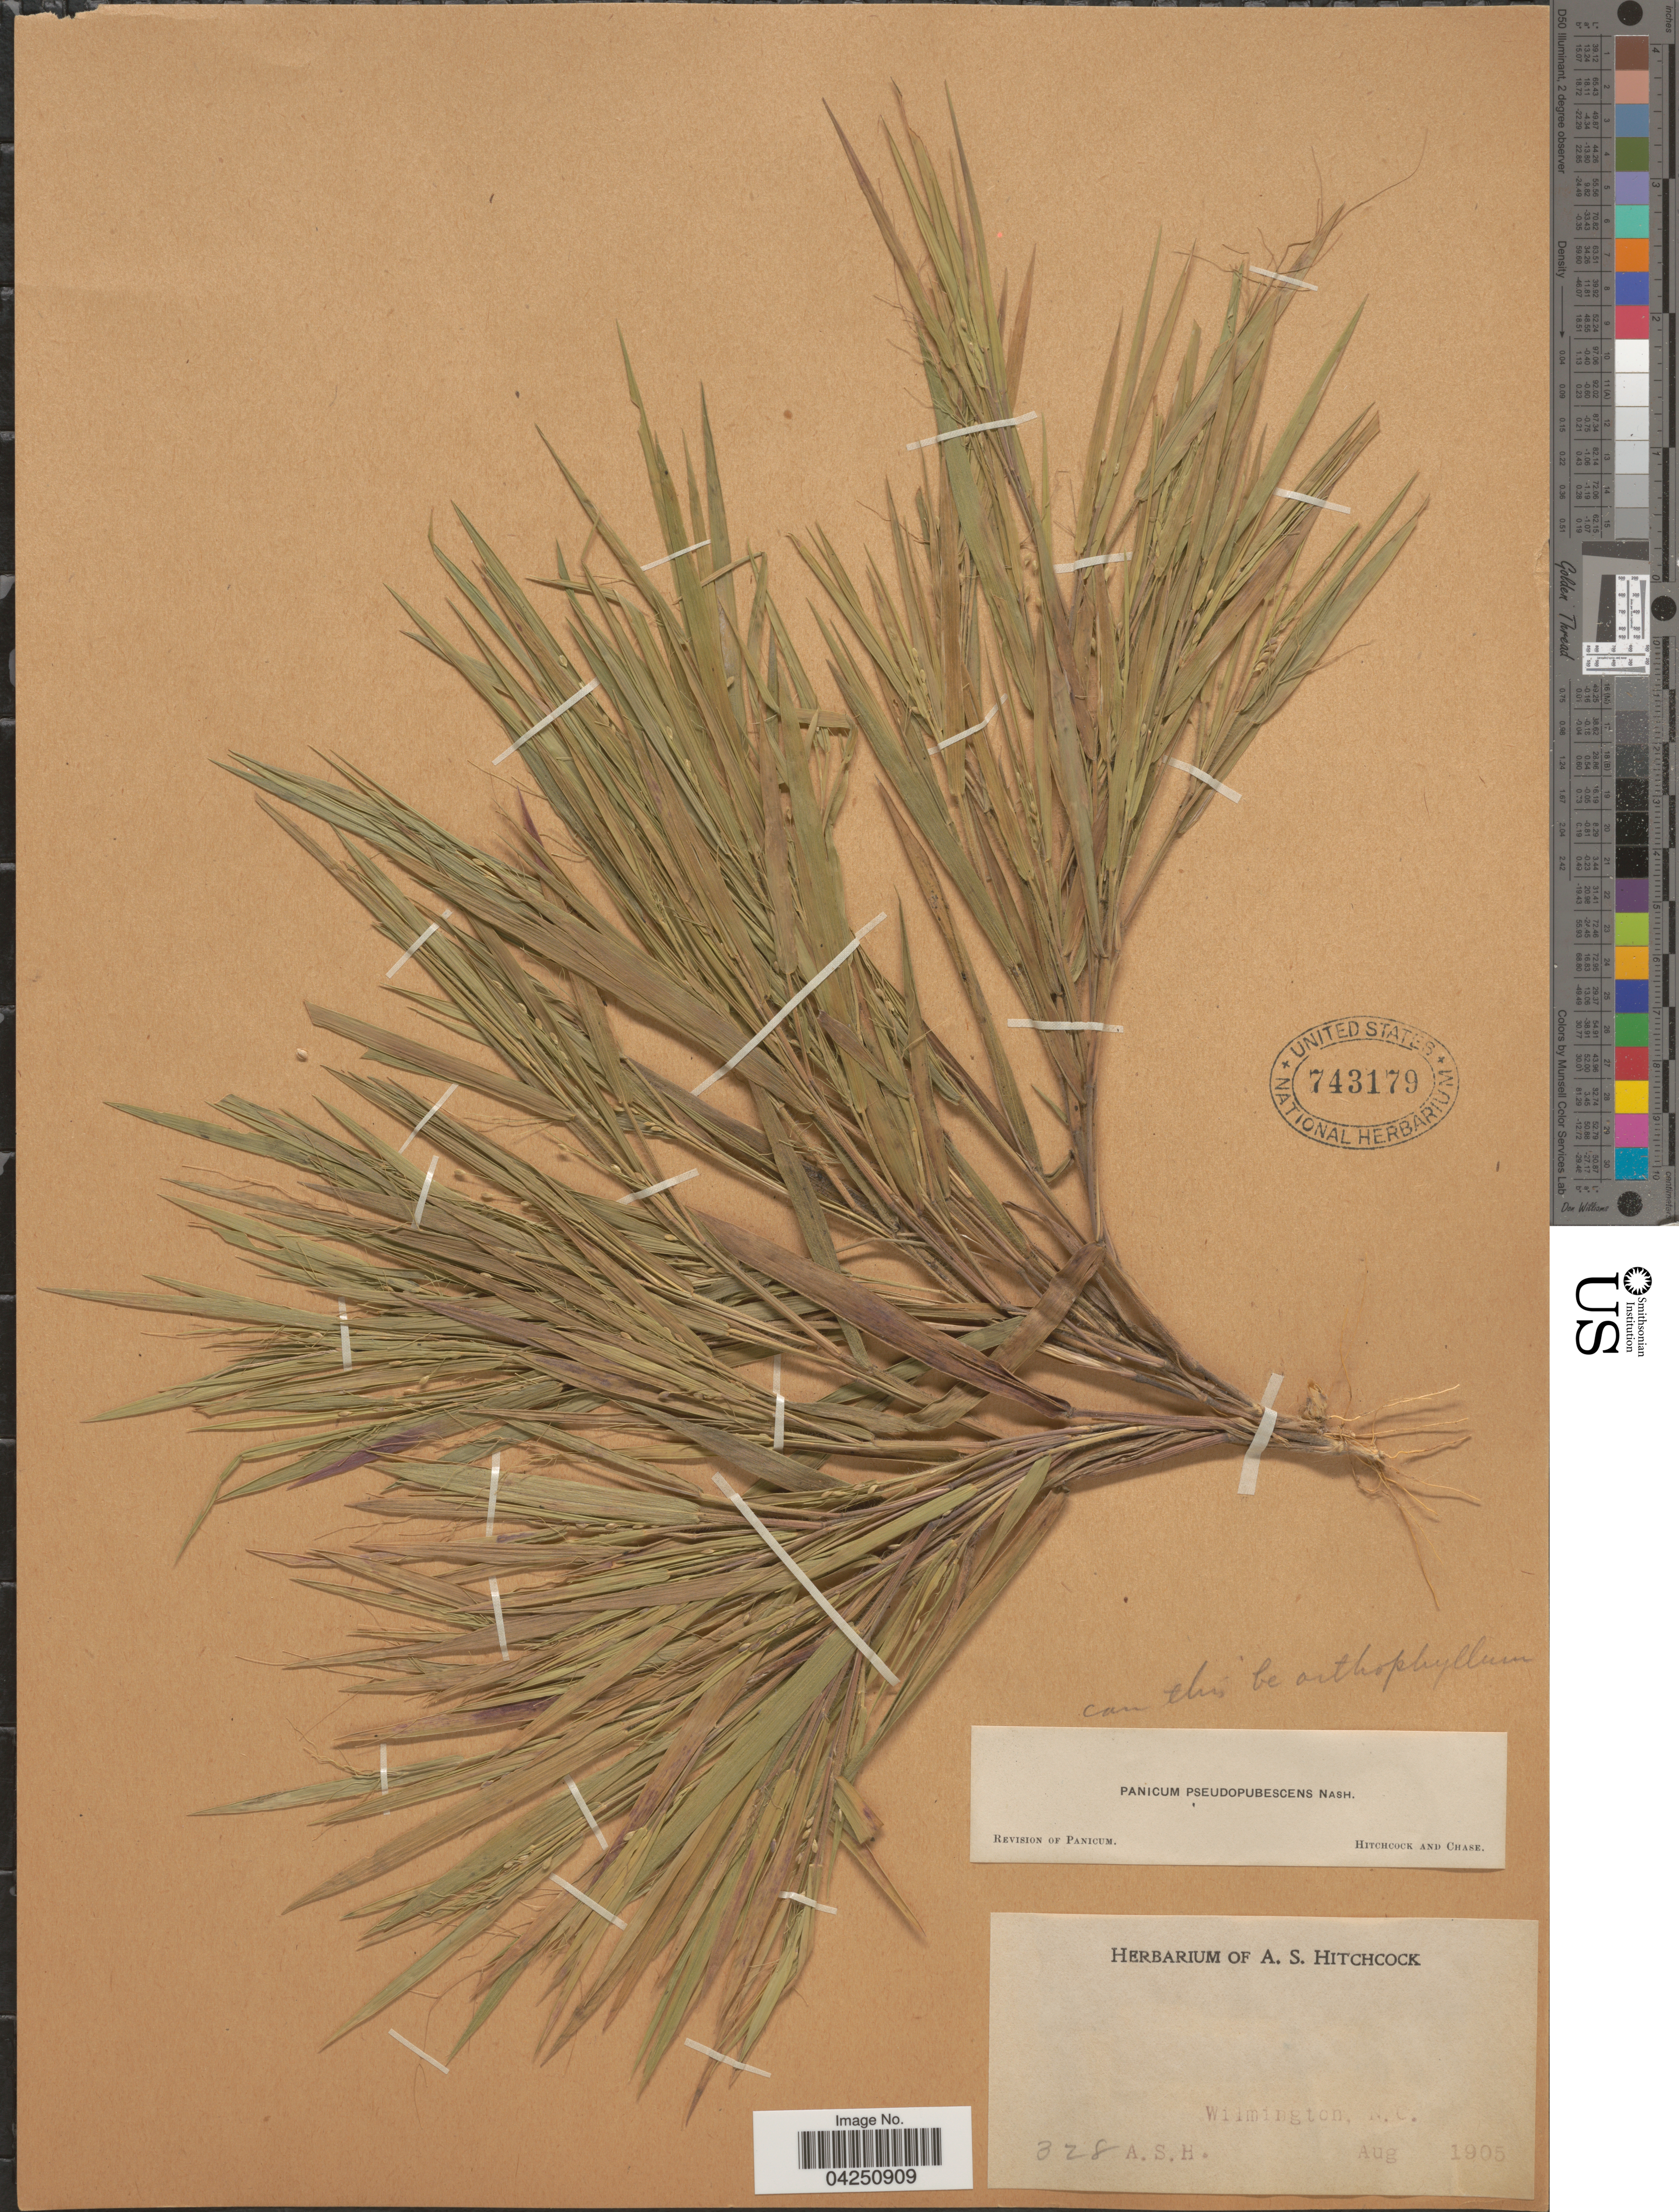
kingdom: Plantae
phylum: Tracheophyta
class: Liliopsida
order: Poales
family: Poaceae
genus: Dichanthelium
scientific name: Dichanthelium acuminatum var. acuminatum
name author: (Sw.) Gould & C.A. Clark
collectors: A. S. Hitchcock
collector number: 328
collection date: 1905-08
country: United States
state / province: North Carolina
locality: Wilmington.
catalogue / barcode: US 743179